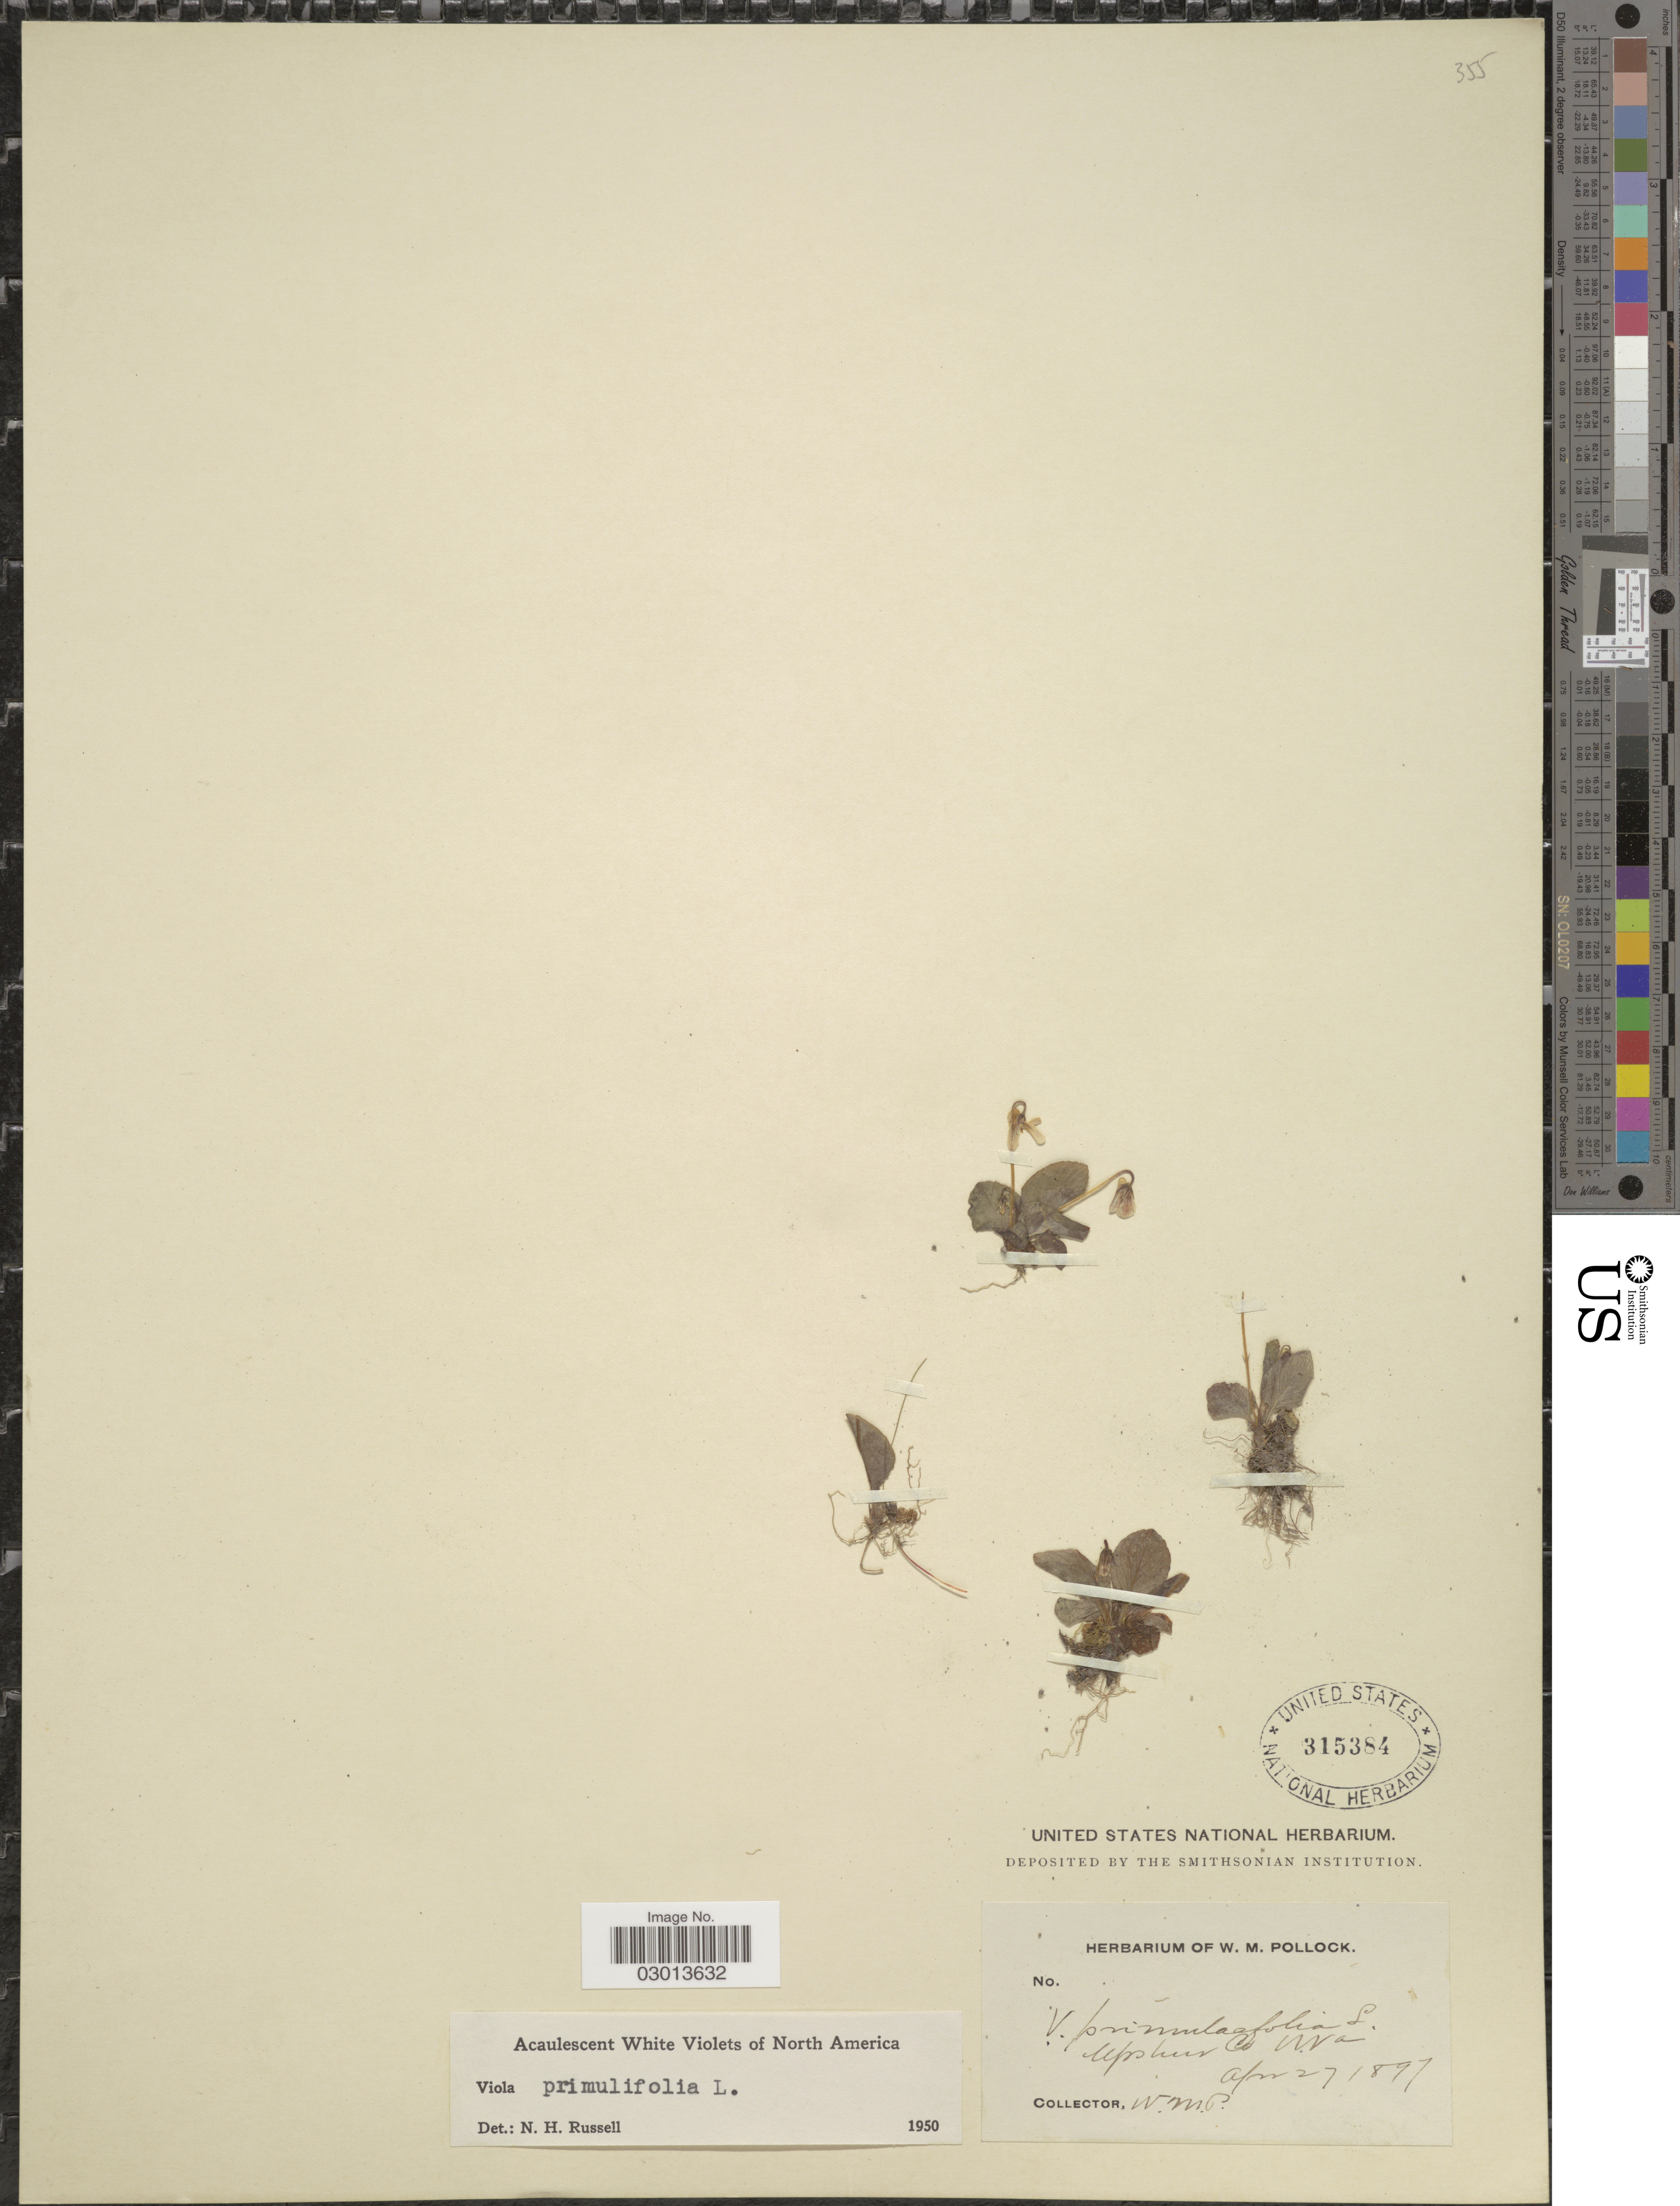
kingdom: Plantae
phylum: Tracheophyta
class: Magnoliopsida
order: Malpighiales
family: Violaceae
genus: Viola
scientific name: Viola primulifolia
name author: L.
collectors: W. M. Pollock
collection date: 1897-04-27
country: United States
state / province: West Virginia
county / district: Upshur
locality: W.Va.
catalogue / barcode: US 315384